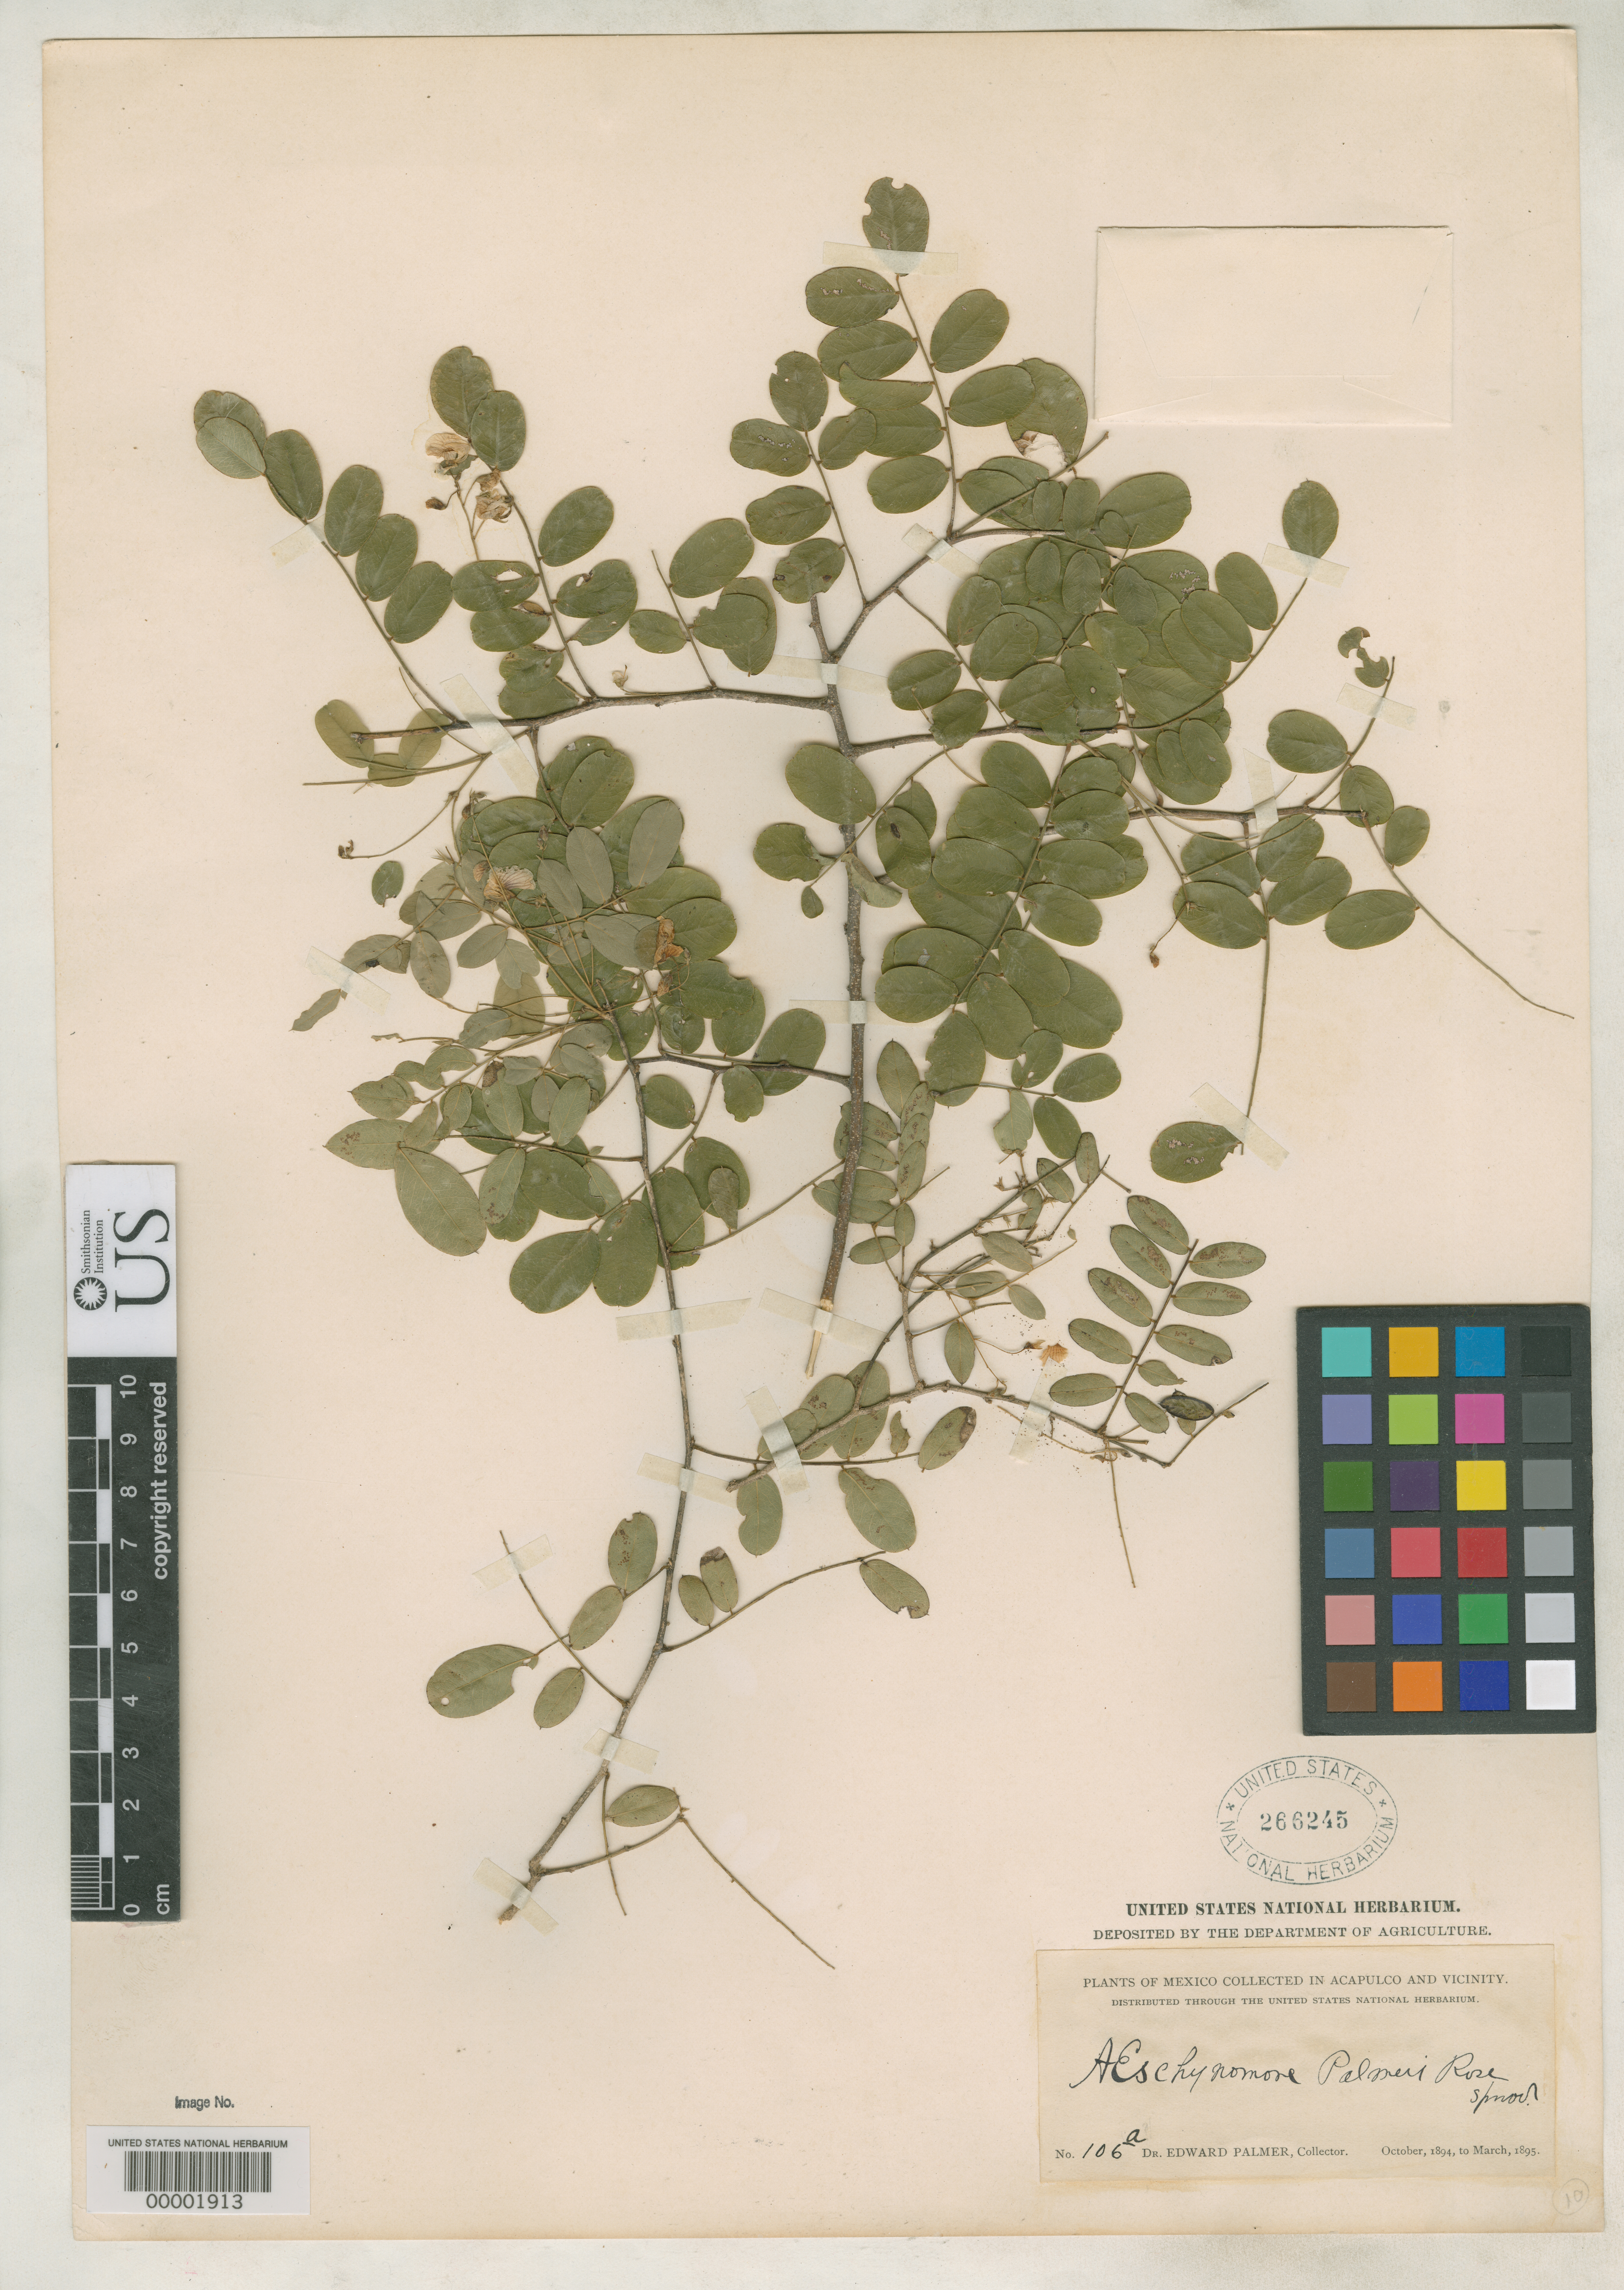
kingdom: Plantae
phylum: Tracheophyta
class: Magnoliopsida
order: Fabales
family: Fabaceae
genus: Aeschynomene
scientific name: Aeschynomene palmeri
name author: Rose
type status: Type Collection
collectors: E. Palmer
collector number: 106 a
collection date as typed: Oct 1894 to -- Mar 1895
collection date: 1894-10/1895-03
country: Mexico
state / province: Guerrero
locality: Acapulco.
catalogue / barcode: US 266245